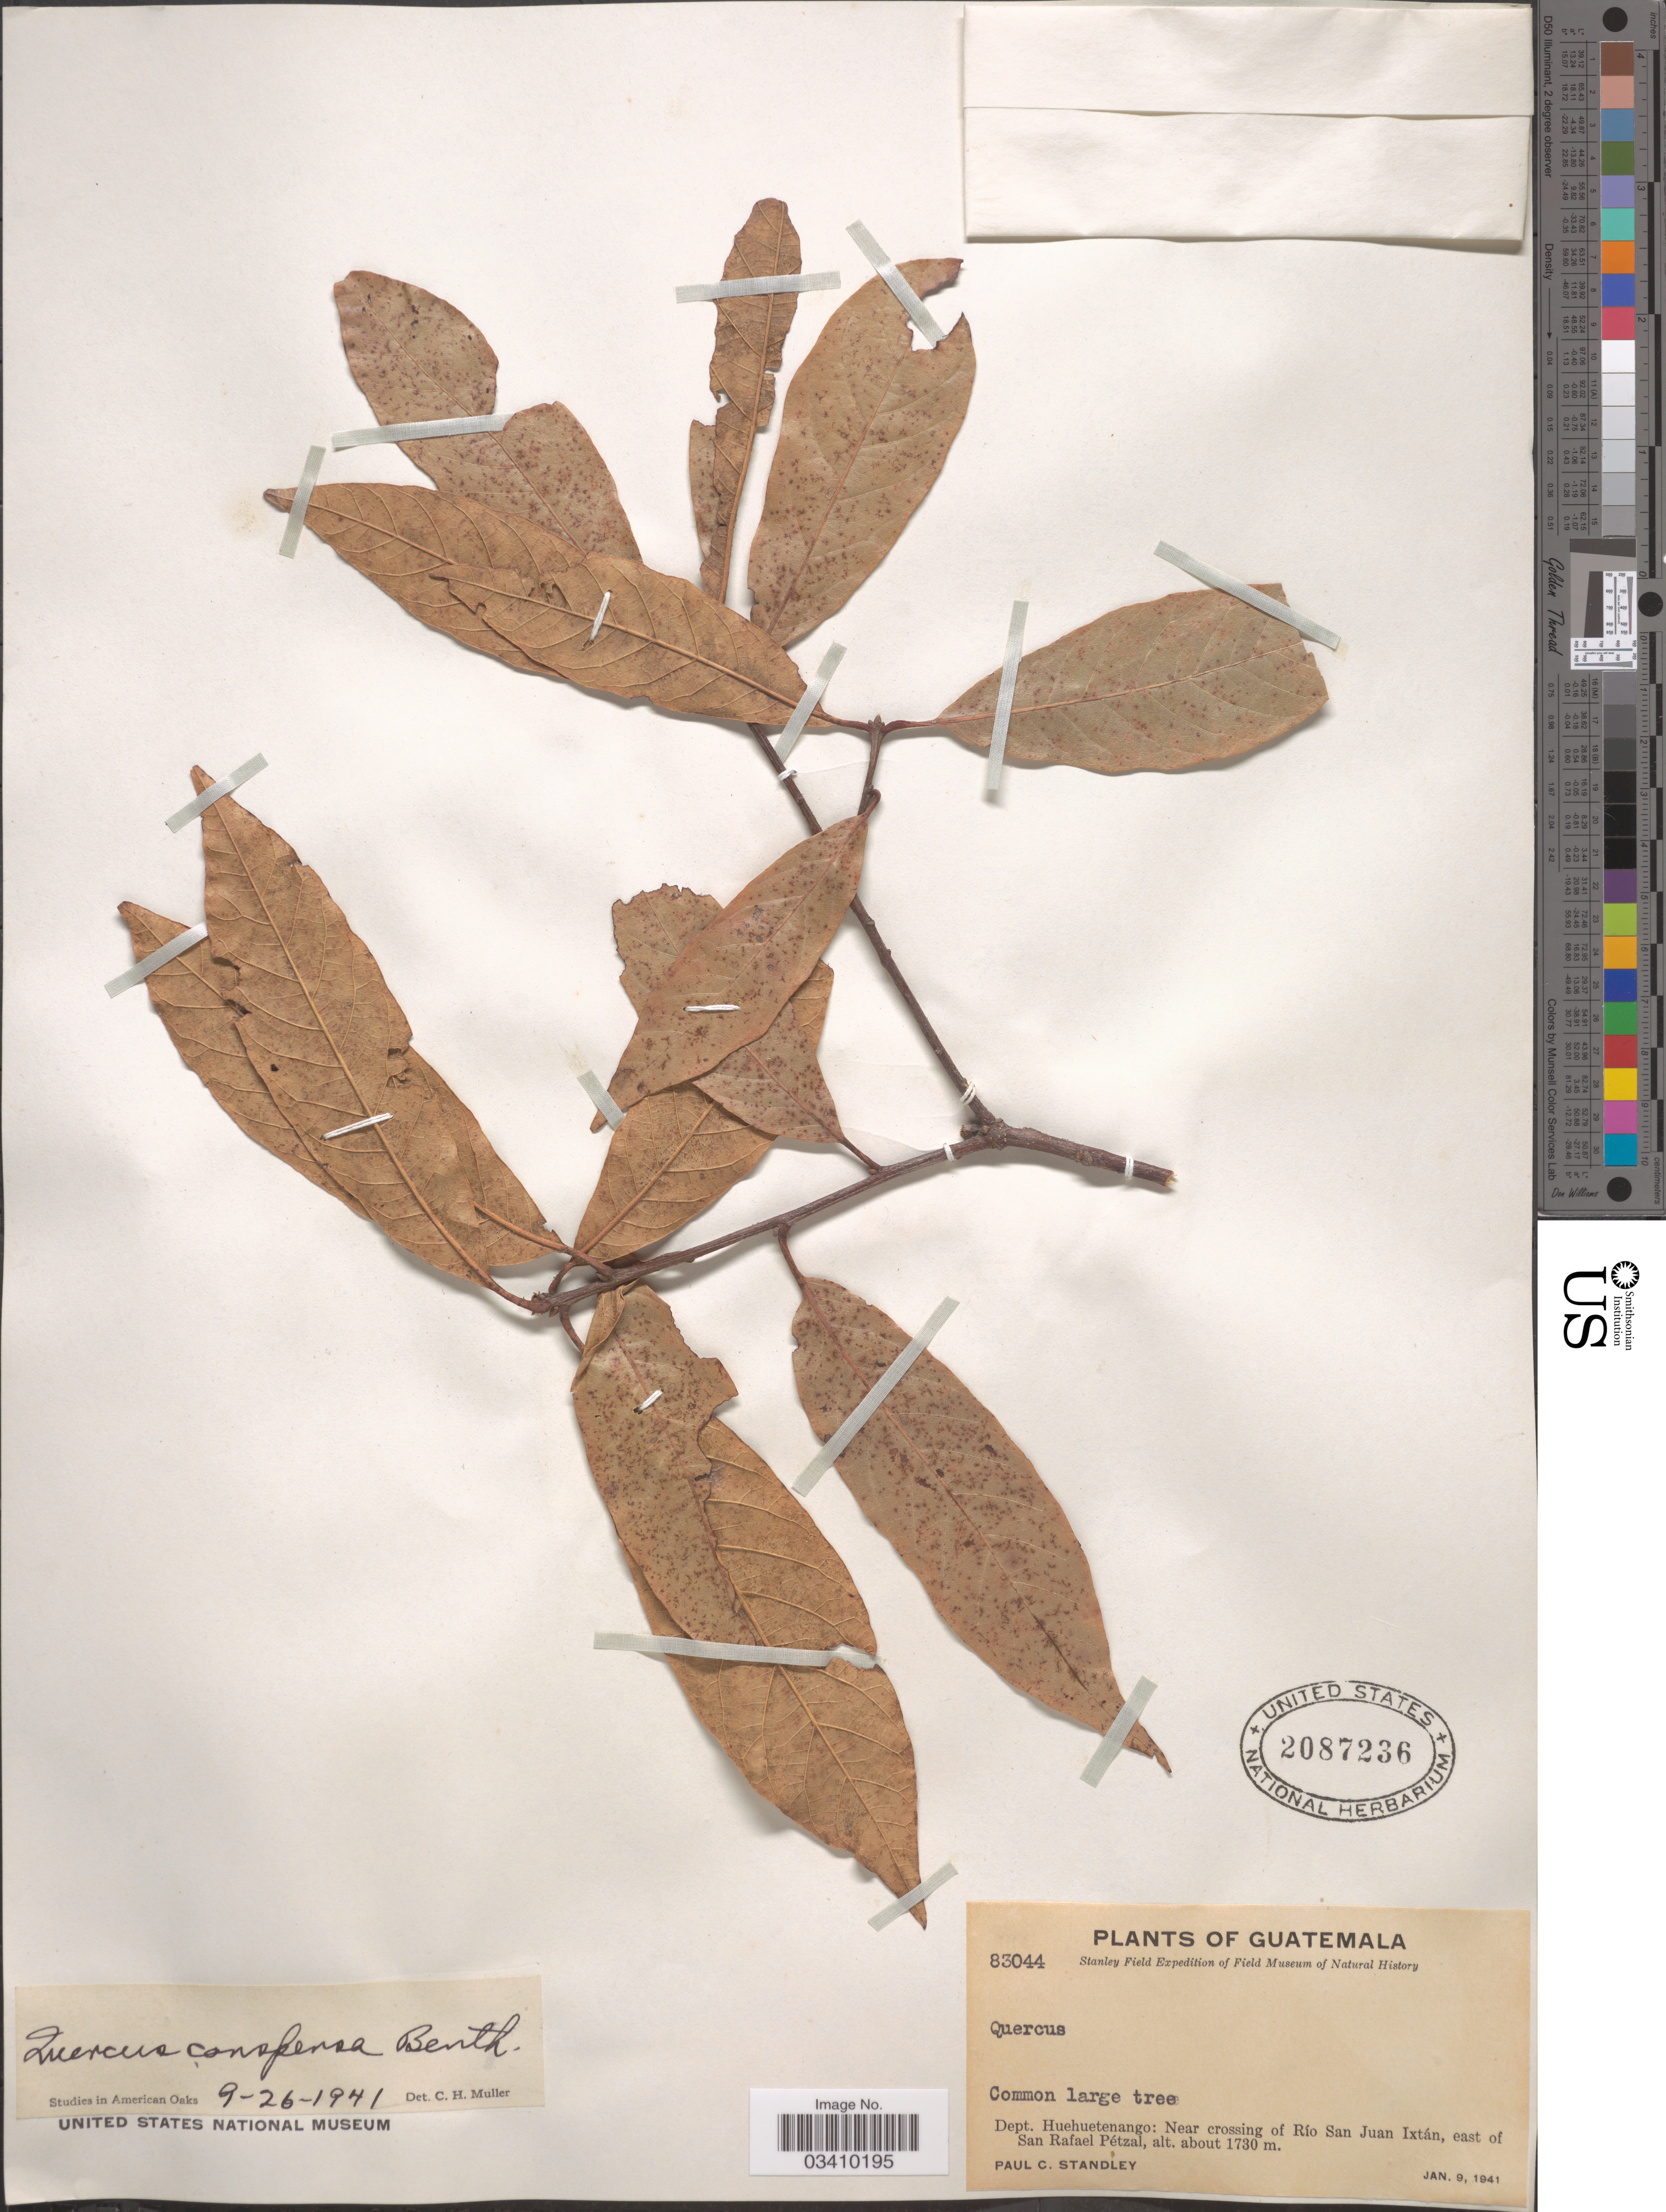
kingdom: Plantae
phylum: Tracheophyta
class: Magnoliopsida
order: Fagales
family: Fagaceae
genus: Quercus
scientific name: Quercus conspersa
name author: Benth.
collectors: P. C. Standley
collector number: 83044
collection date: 1941-01-09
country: Guatemala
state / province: Huehuetenango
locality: Dept. Huehuetenango: Near crossing of Río San Juan Ixtán, east of San Rafael Pétzal.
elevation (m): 1730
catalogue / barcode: US 2087236